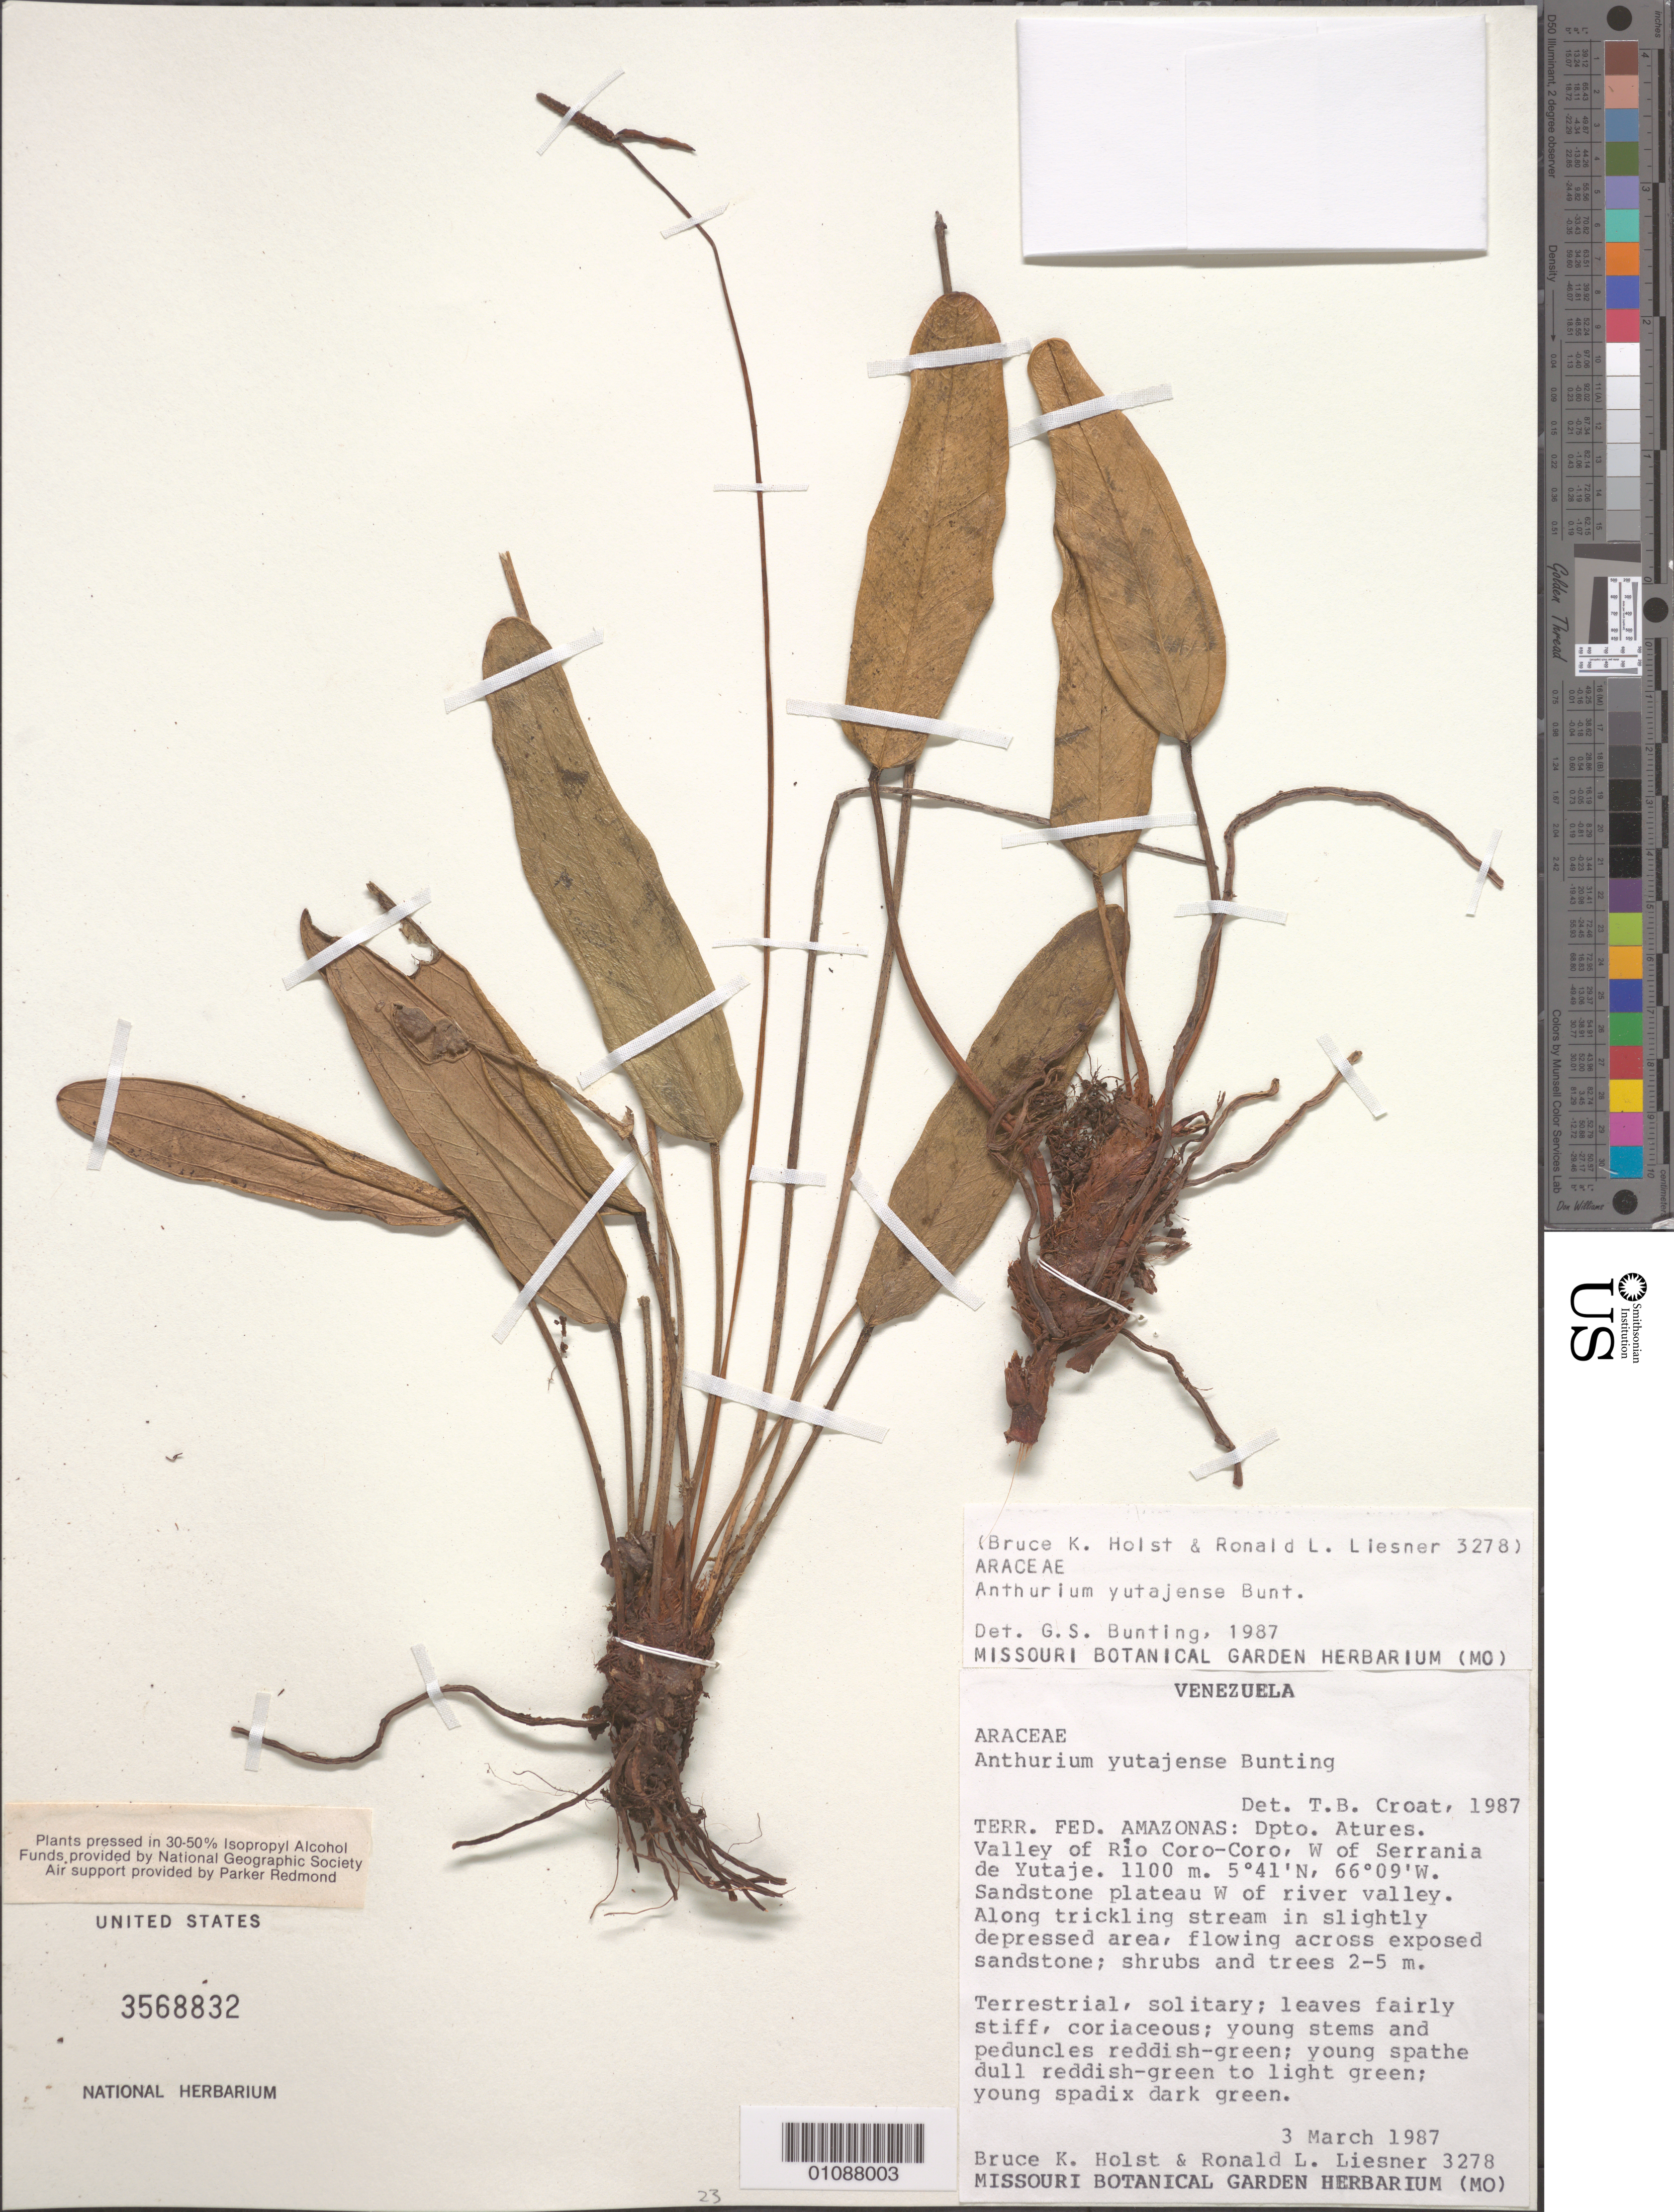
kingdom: Plantae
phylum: Tracheophyta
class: Liliopsida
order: Alismatales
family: Araceae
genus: Anthurium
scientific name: Anthurium yutajense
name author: G.S. Bunting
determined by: Bunting, G. S.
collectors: B. Holst & R. L. Liesner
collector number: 3278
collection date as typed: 3-Mar-87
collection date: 1987-03-03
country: Venezuela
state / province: Amazonas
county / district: Atures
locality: Río Coro-Coro valley, W of Serrania de Yutajé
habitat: Sandstone plateau W of river valley. Along trickling stream in slightly depressed area, flowing across exposed sandstone; shrubs and trees 2-5m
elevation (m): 1100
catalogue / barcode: US 3568832